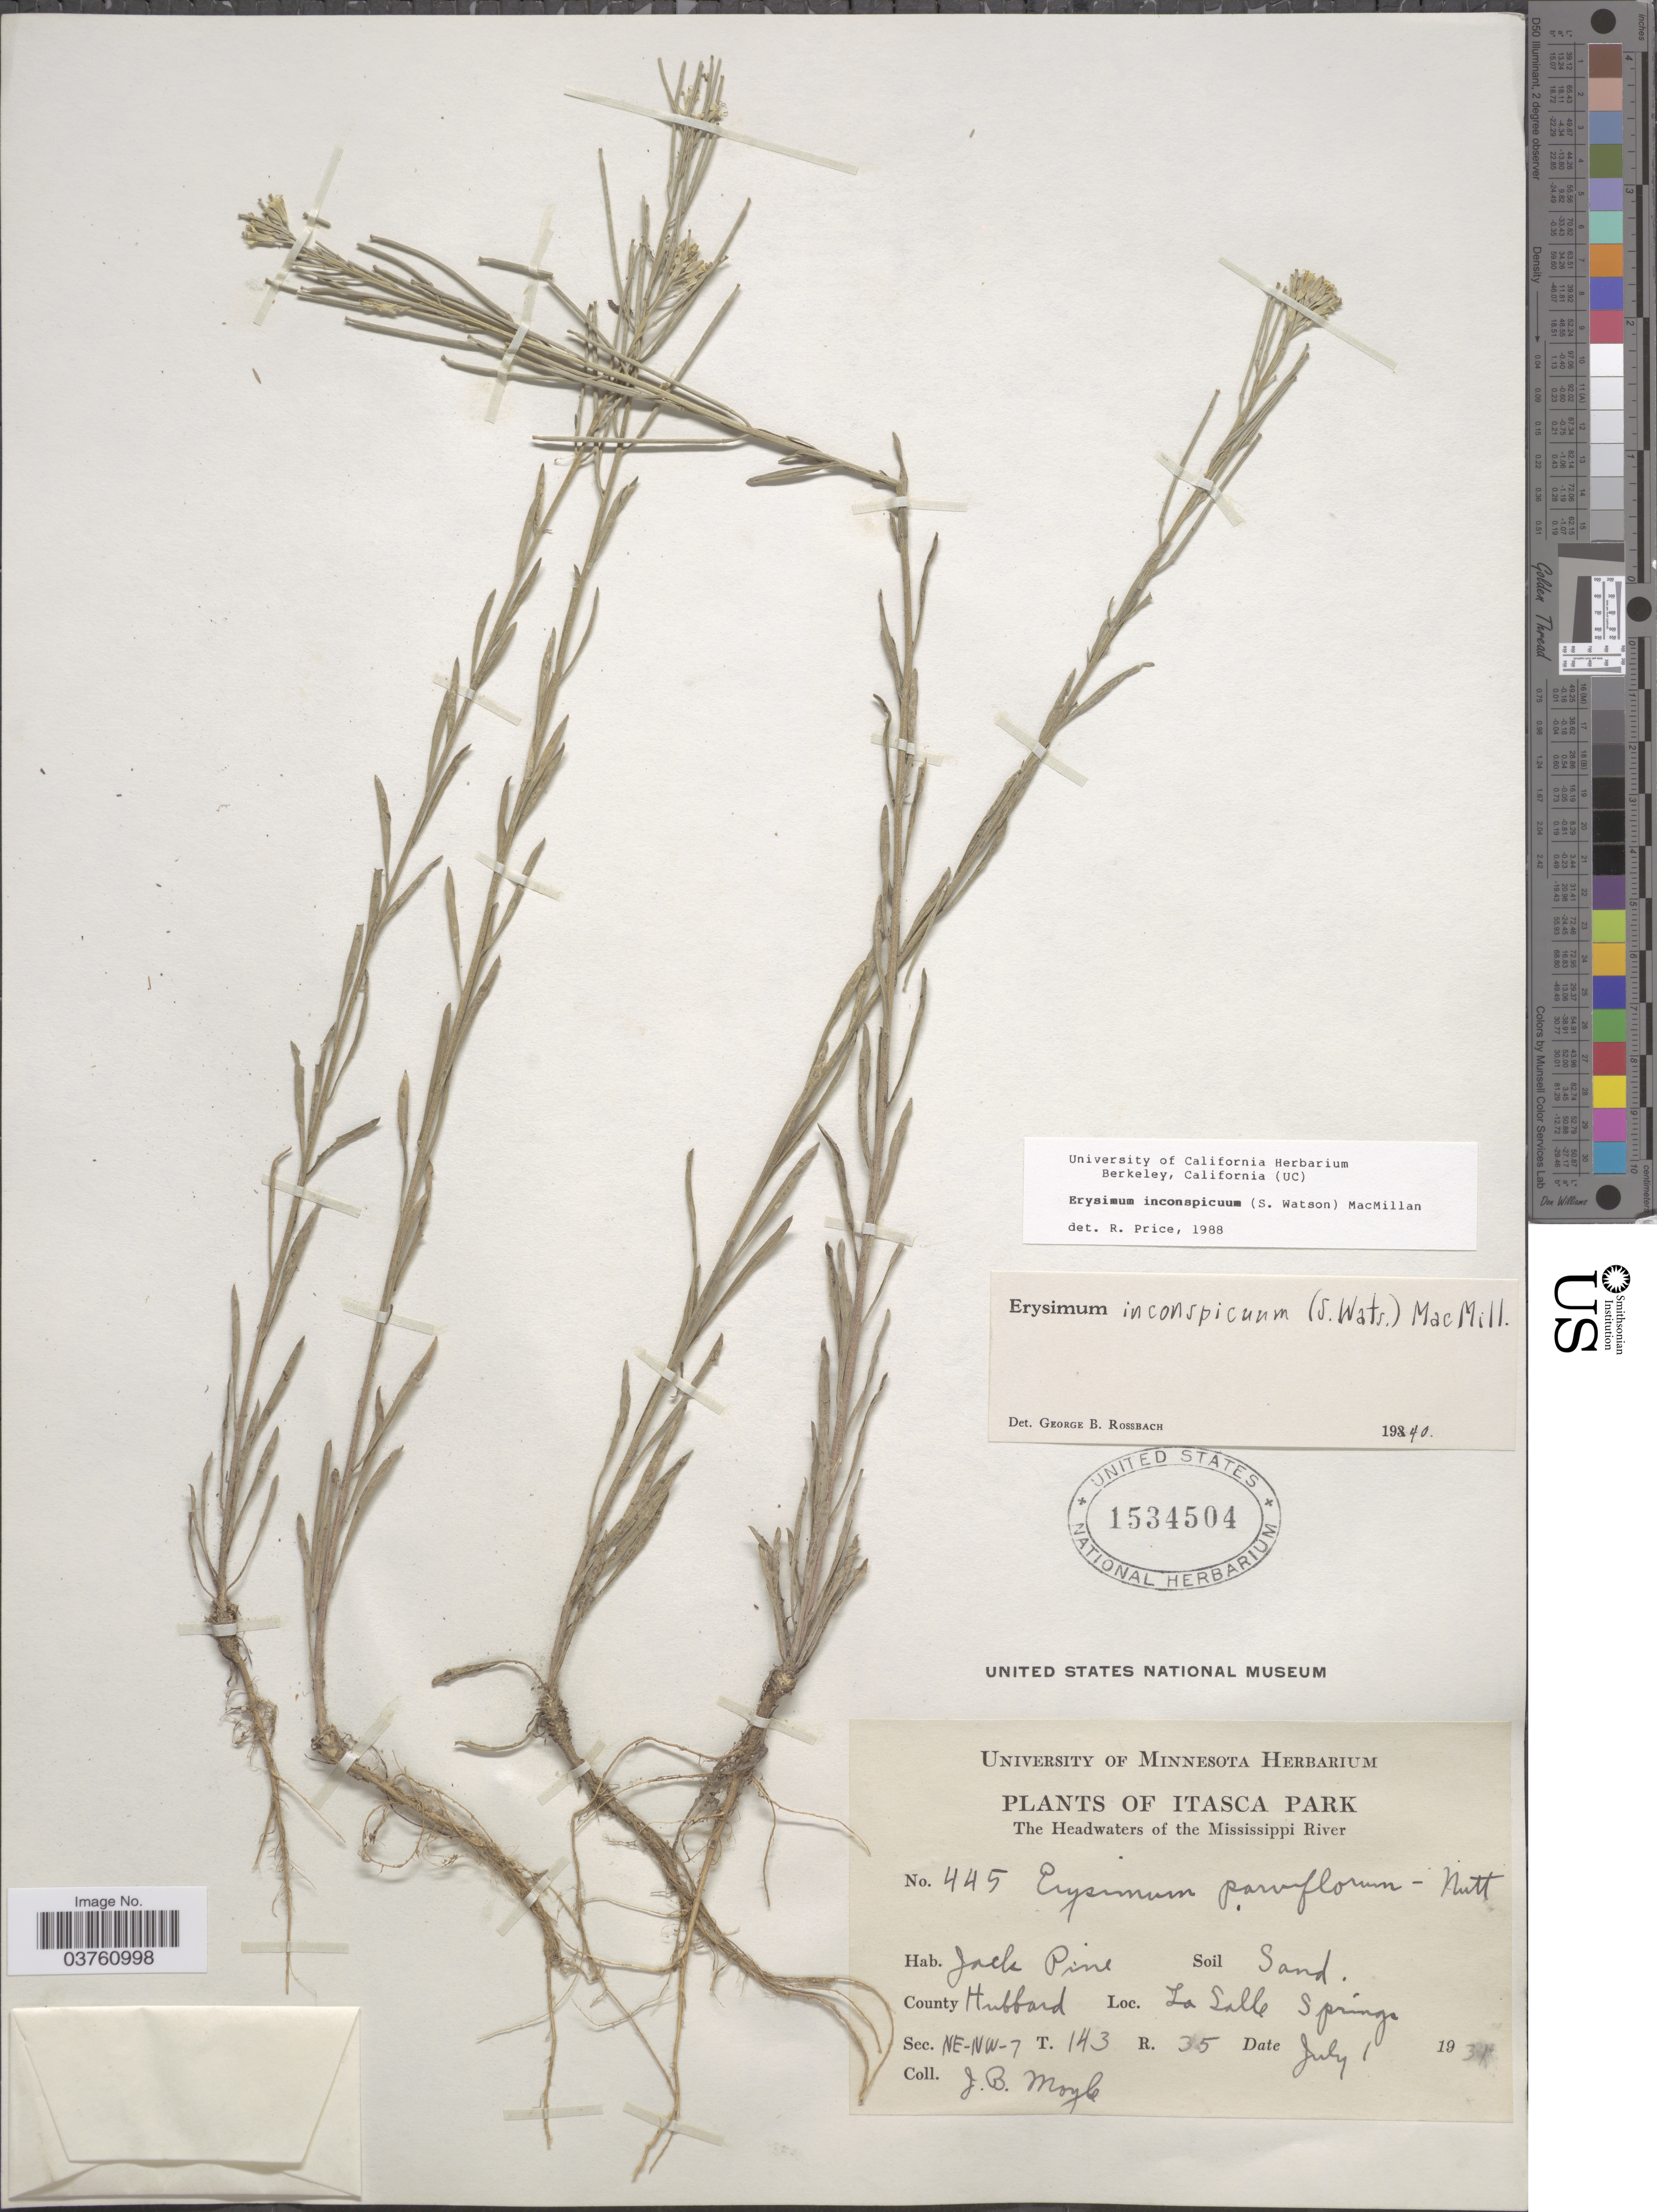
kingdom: Plantae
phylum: Tracheophyta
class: Magnoliopsida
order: Brassicales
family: Brassicaceae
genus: Erysimum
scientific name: Erysimum inconspicuum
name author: (S. Watson) MacMill.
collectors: J. Moyle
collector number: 445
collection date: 1931-07-01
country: United States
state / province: Minnesota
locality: Itasca Park. The Headwaters of the Mississippi River. Hubbard County. La Salle Springs. Sec. NE-NW-7. T 143, R 35.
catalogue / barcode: US 1534504